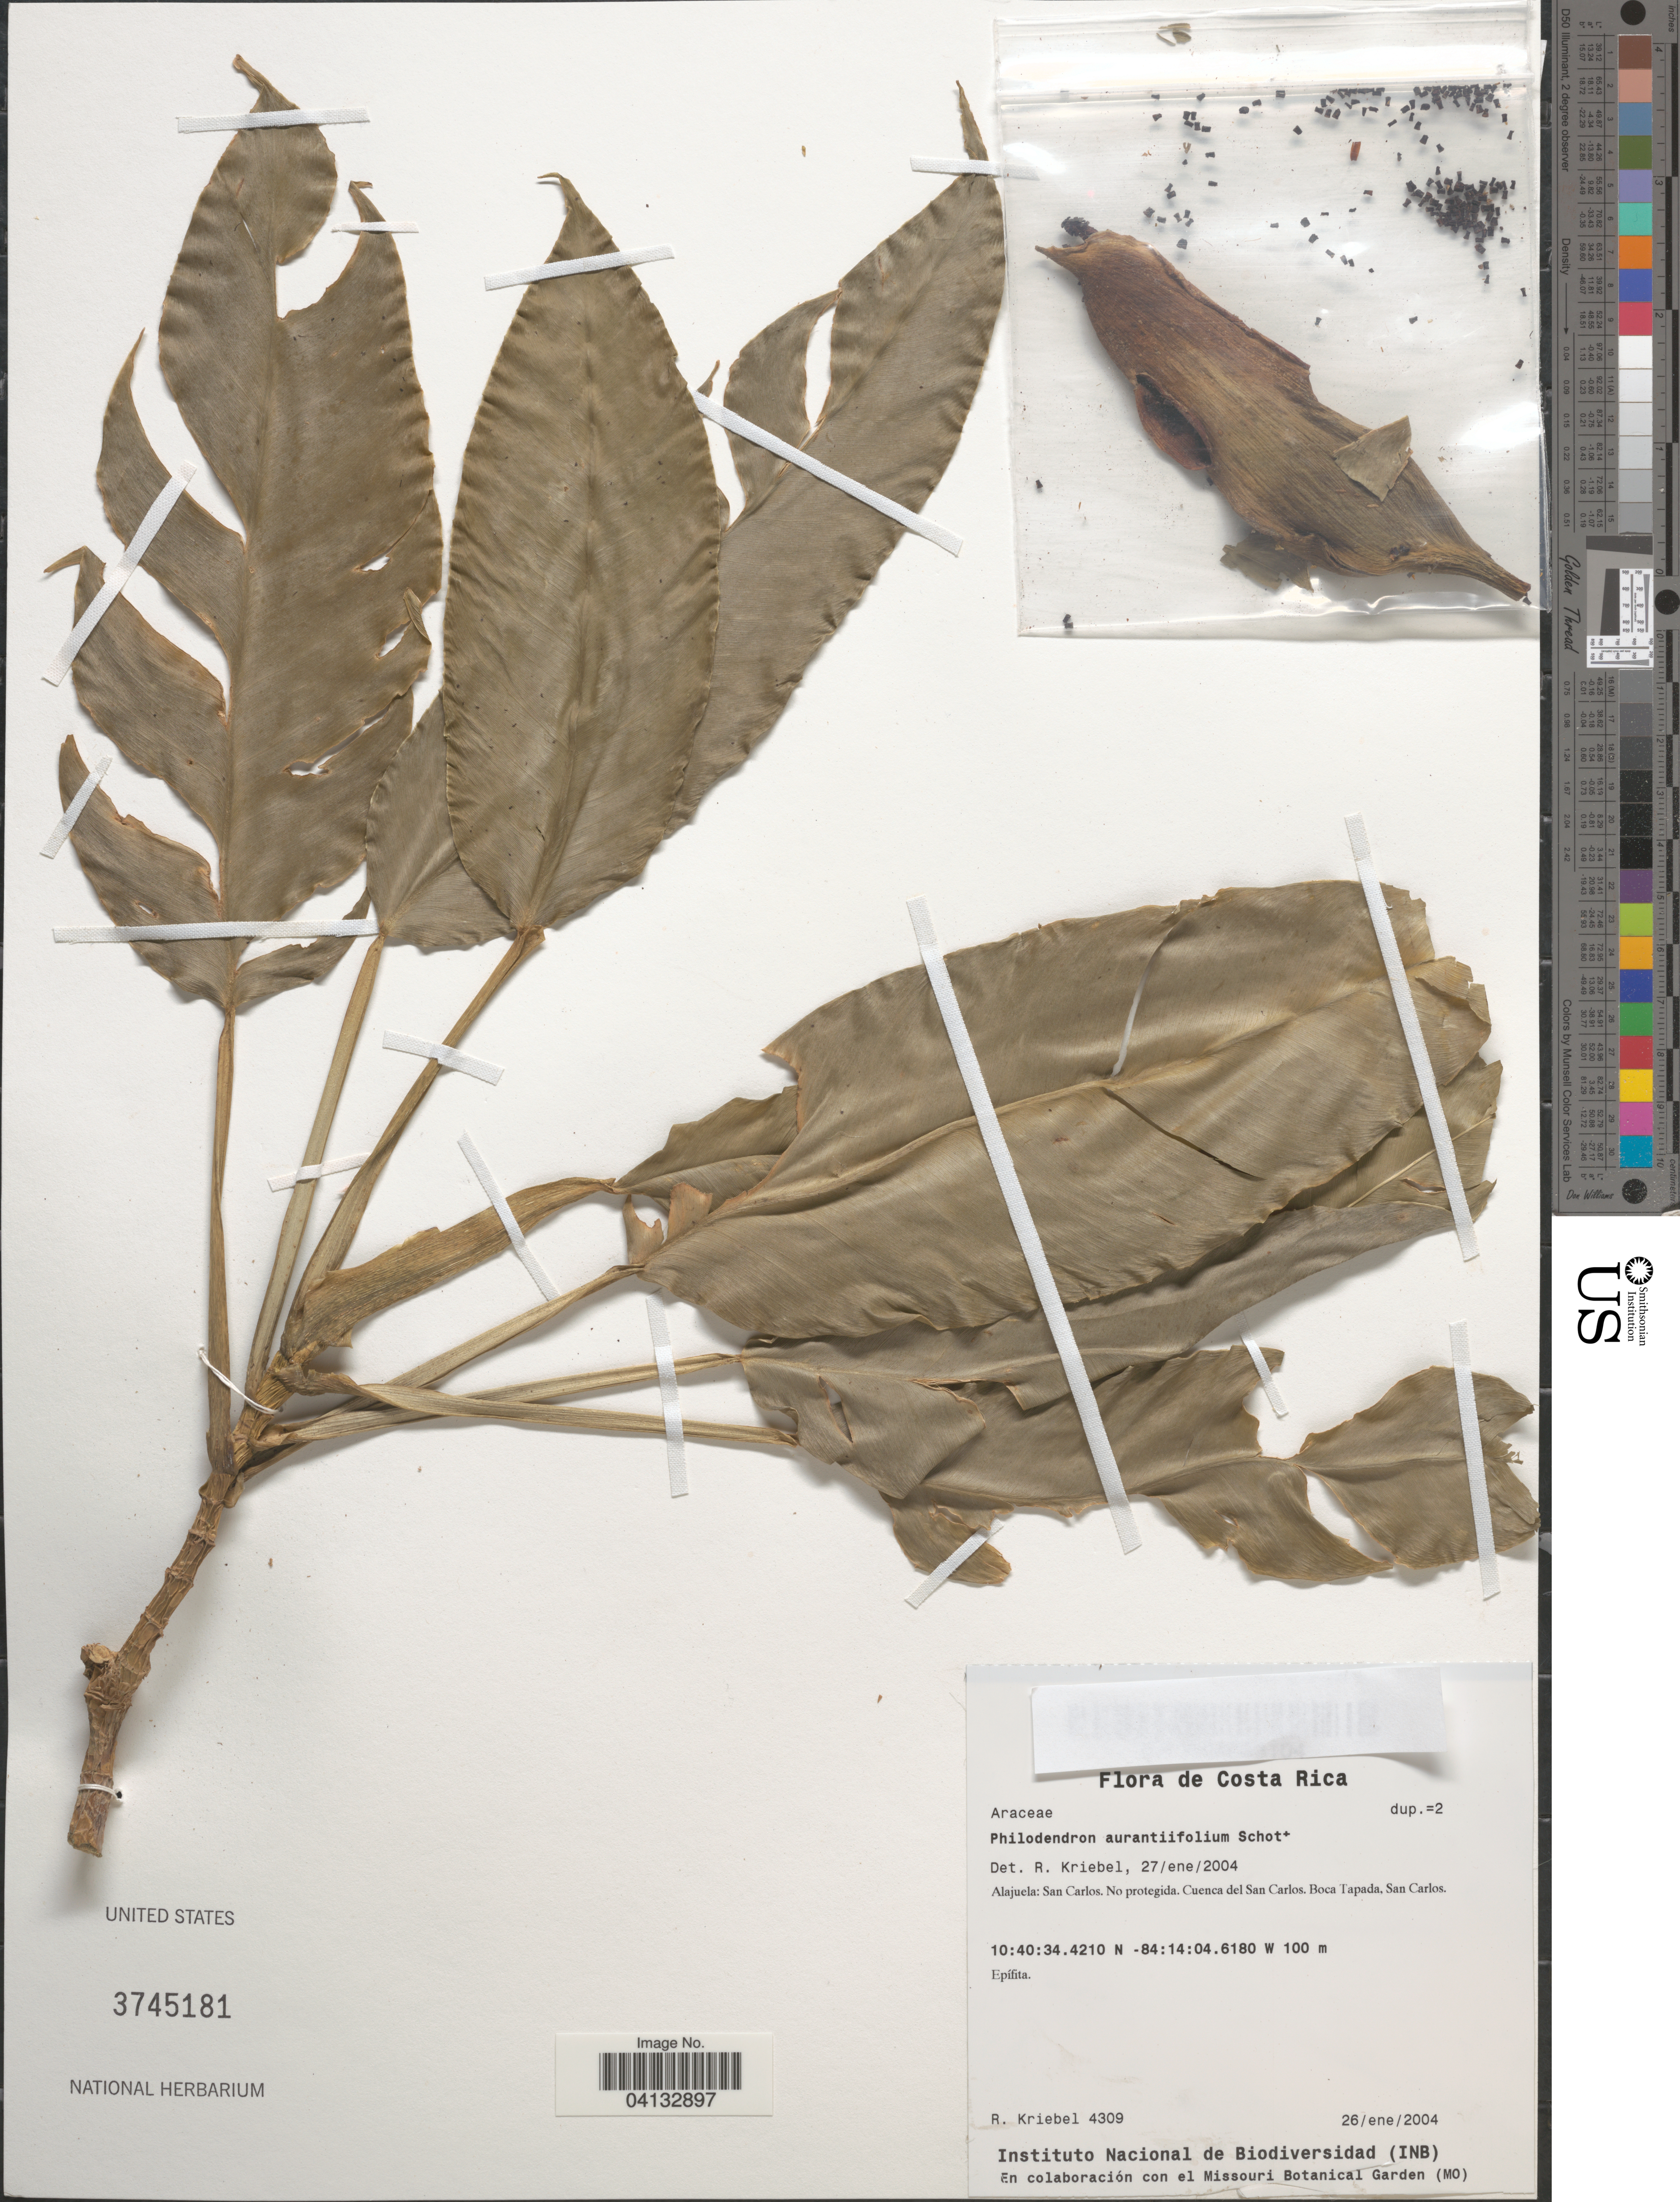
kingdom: Plantae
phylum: Tracheophyta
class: Liliopsida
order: Alismatales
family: Araceae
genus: Philodendron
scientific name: Philodendron aurantiifolium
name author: Schott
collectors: R. Kriebel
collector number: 4309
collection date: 2004-01-26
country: Costa Rica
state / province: Alajuela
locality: San Carlos. No protegida. Cuenca del San Carlos. Boca Tapada, San Carlos.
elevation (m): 100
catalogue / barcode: US 3745181